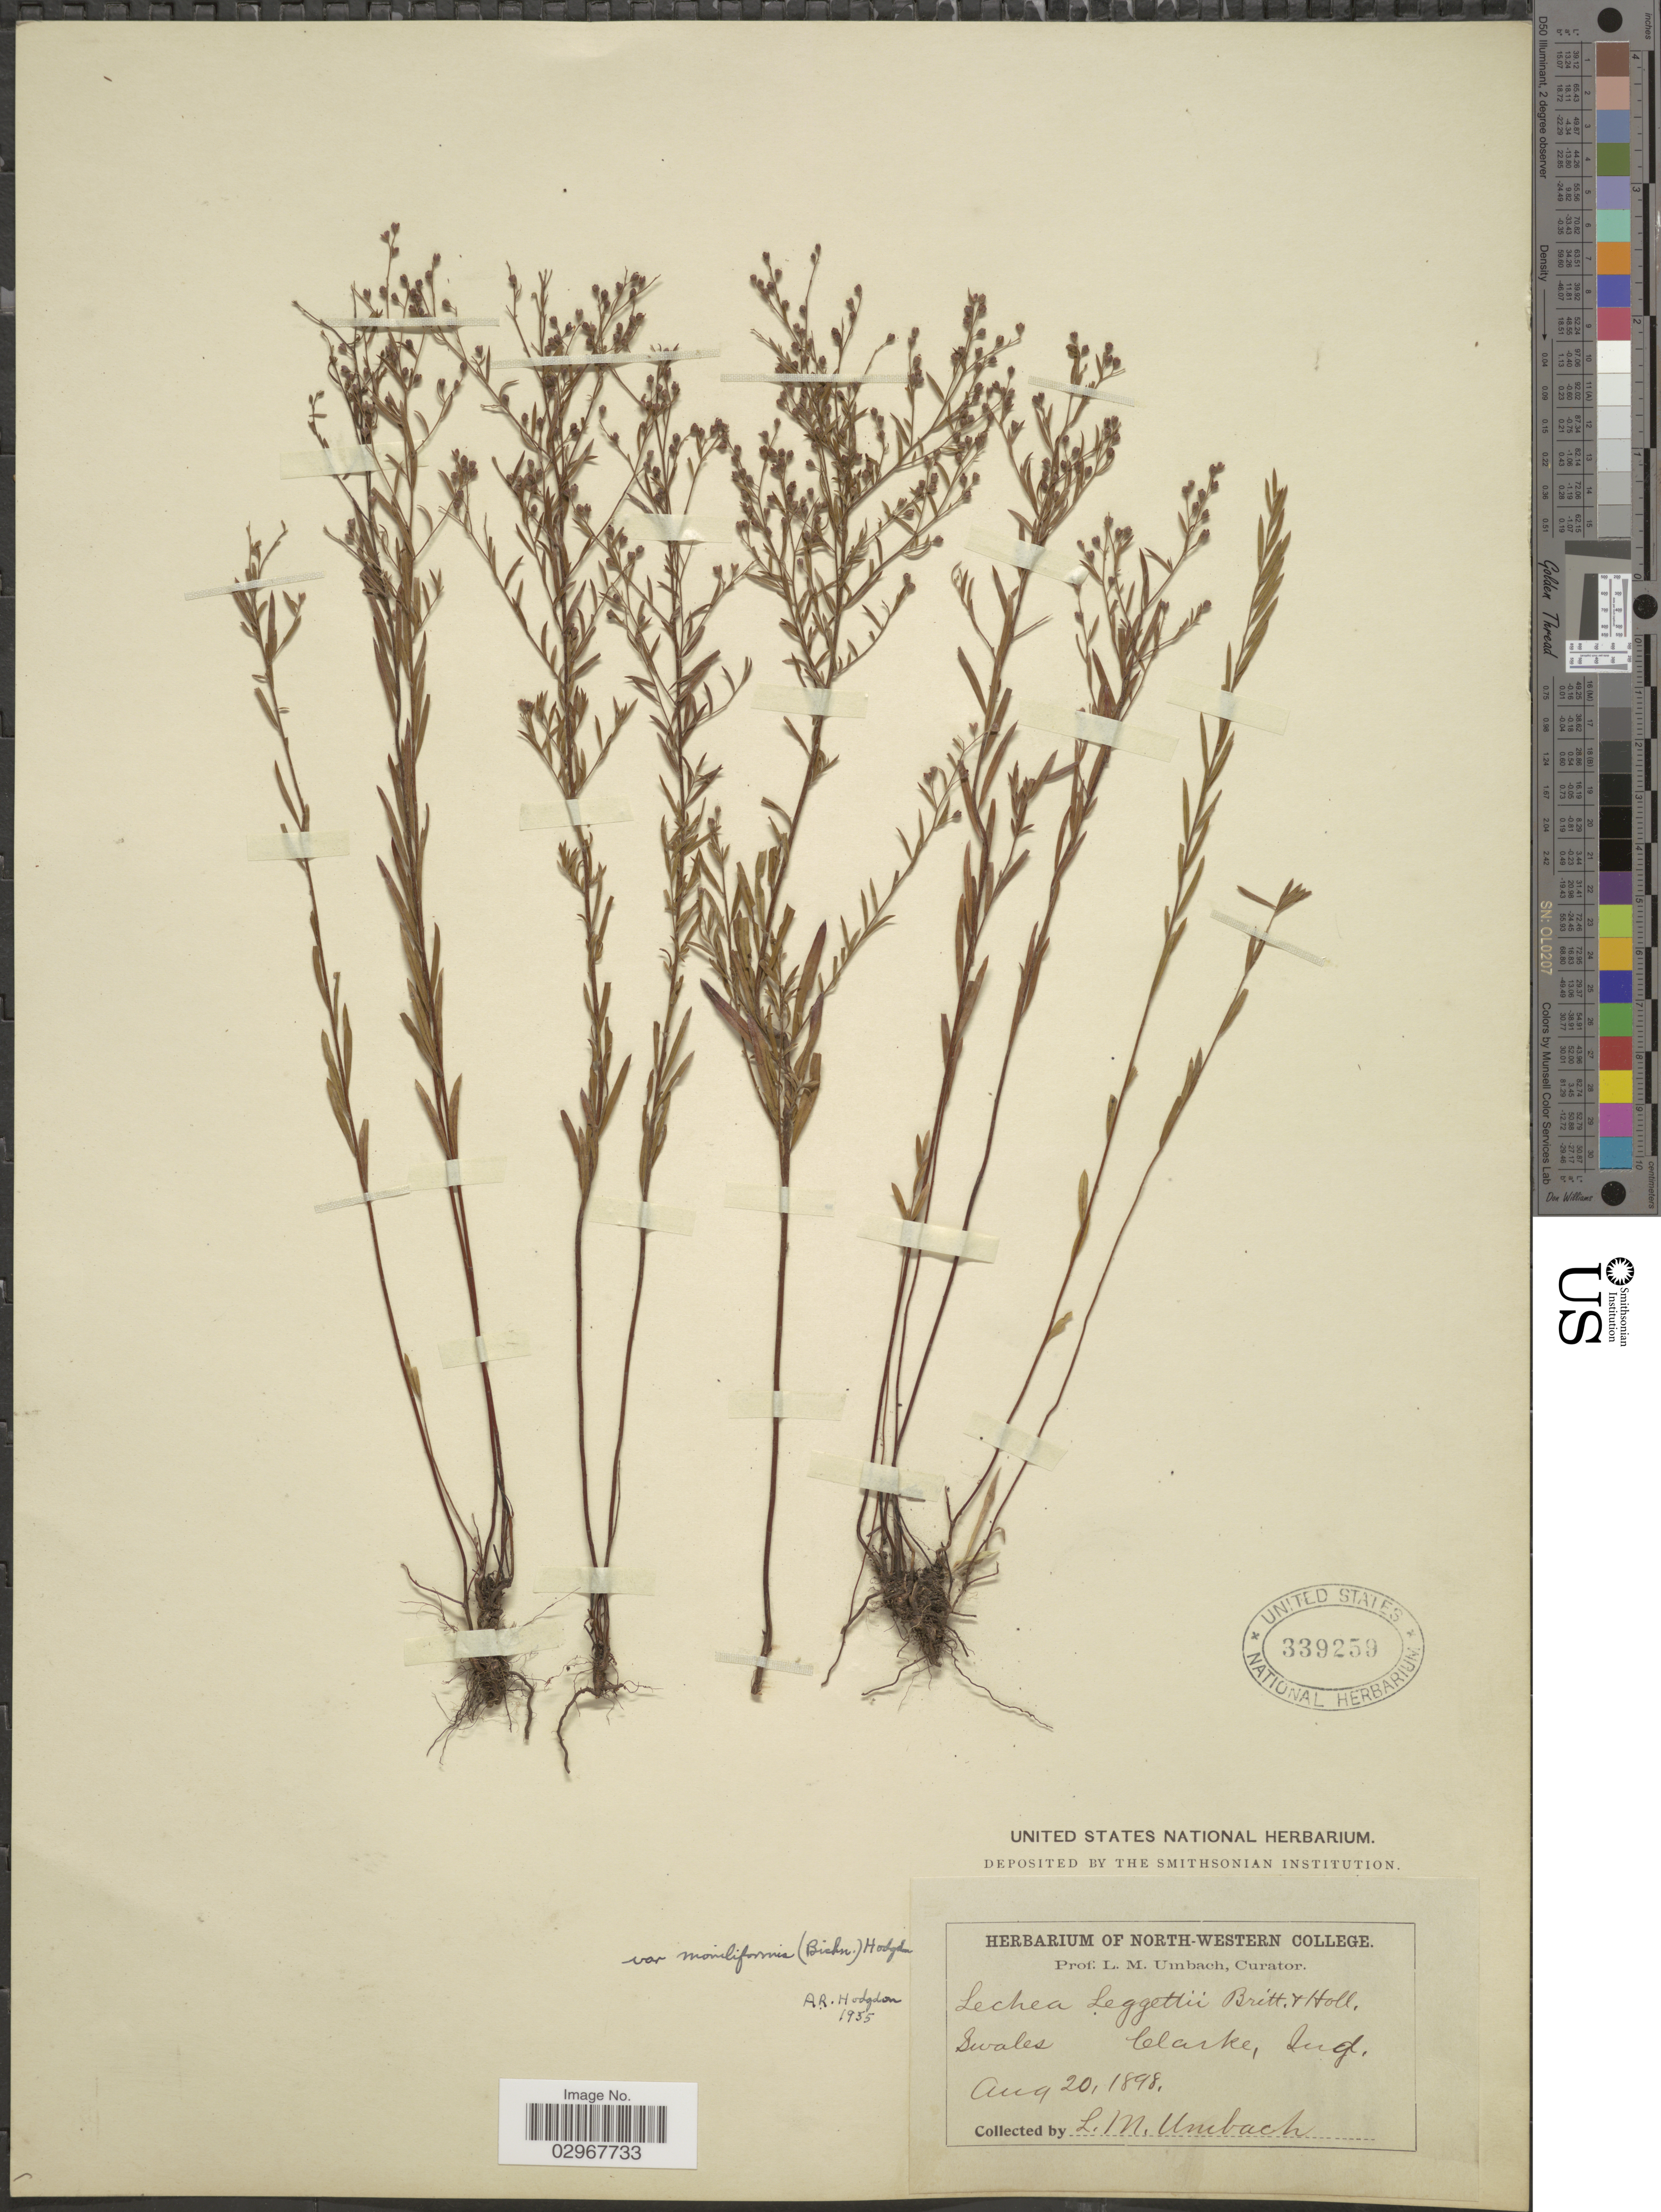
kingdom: Plantae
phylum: Tracheophyta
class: Magnoliopsida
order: Malvales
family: Cistaceae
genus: Lechea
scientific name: Lechea leggettii var. moniliformis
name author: (E.P. Bicknell) Hodgdon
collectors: L. M. Umbach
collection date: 1898-08-20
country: United States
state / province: Indiana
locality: Swales. Clarke, Ind.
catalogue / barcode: US 339259